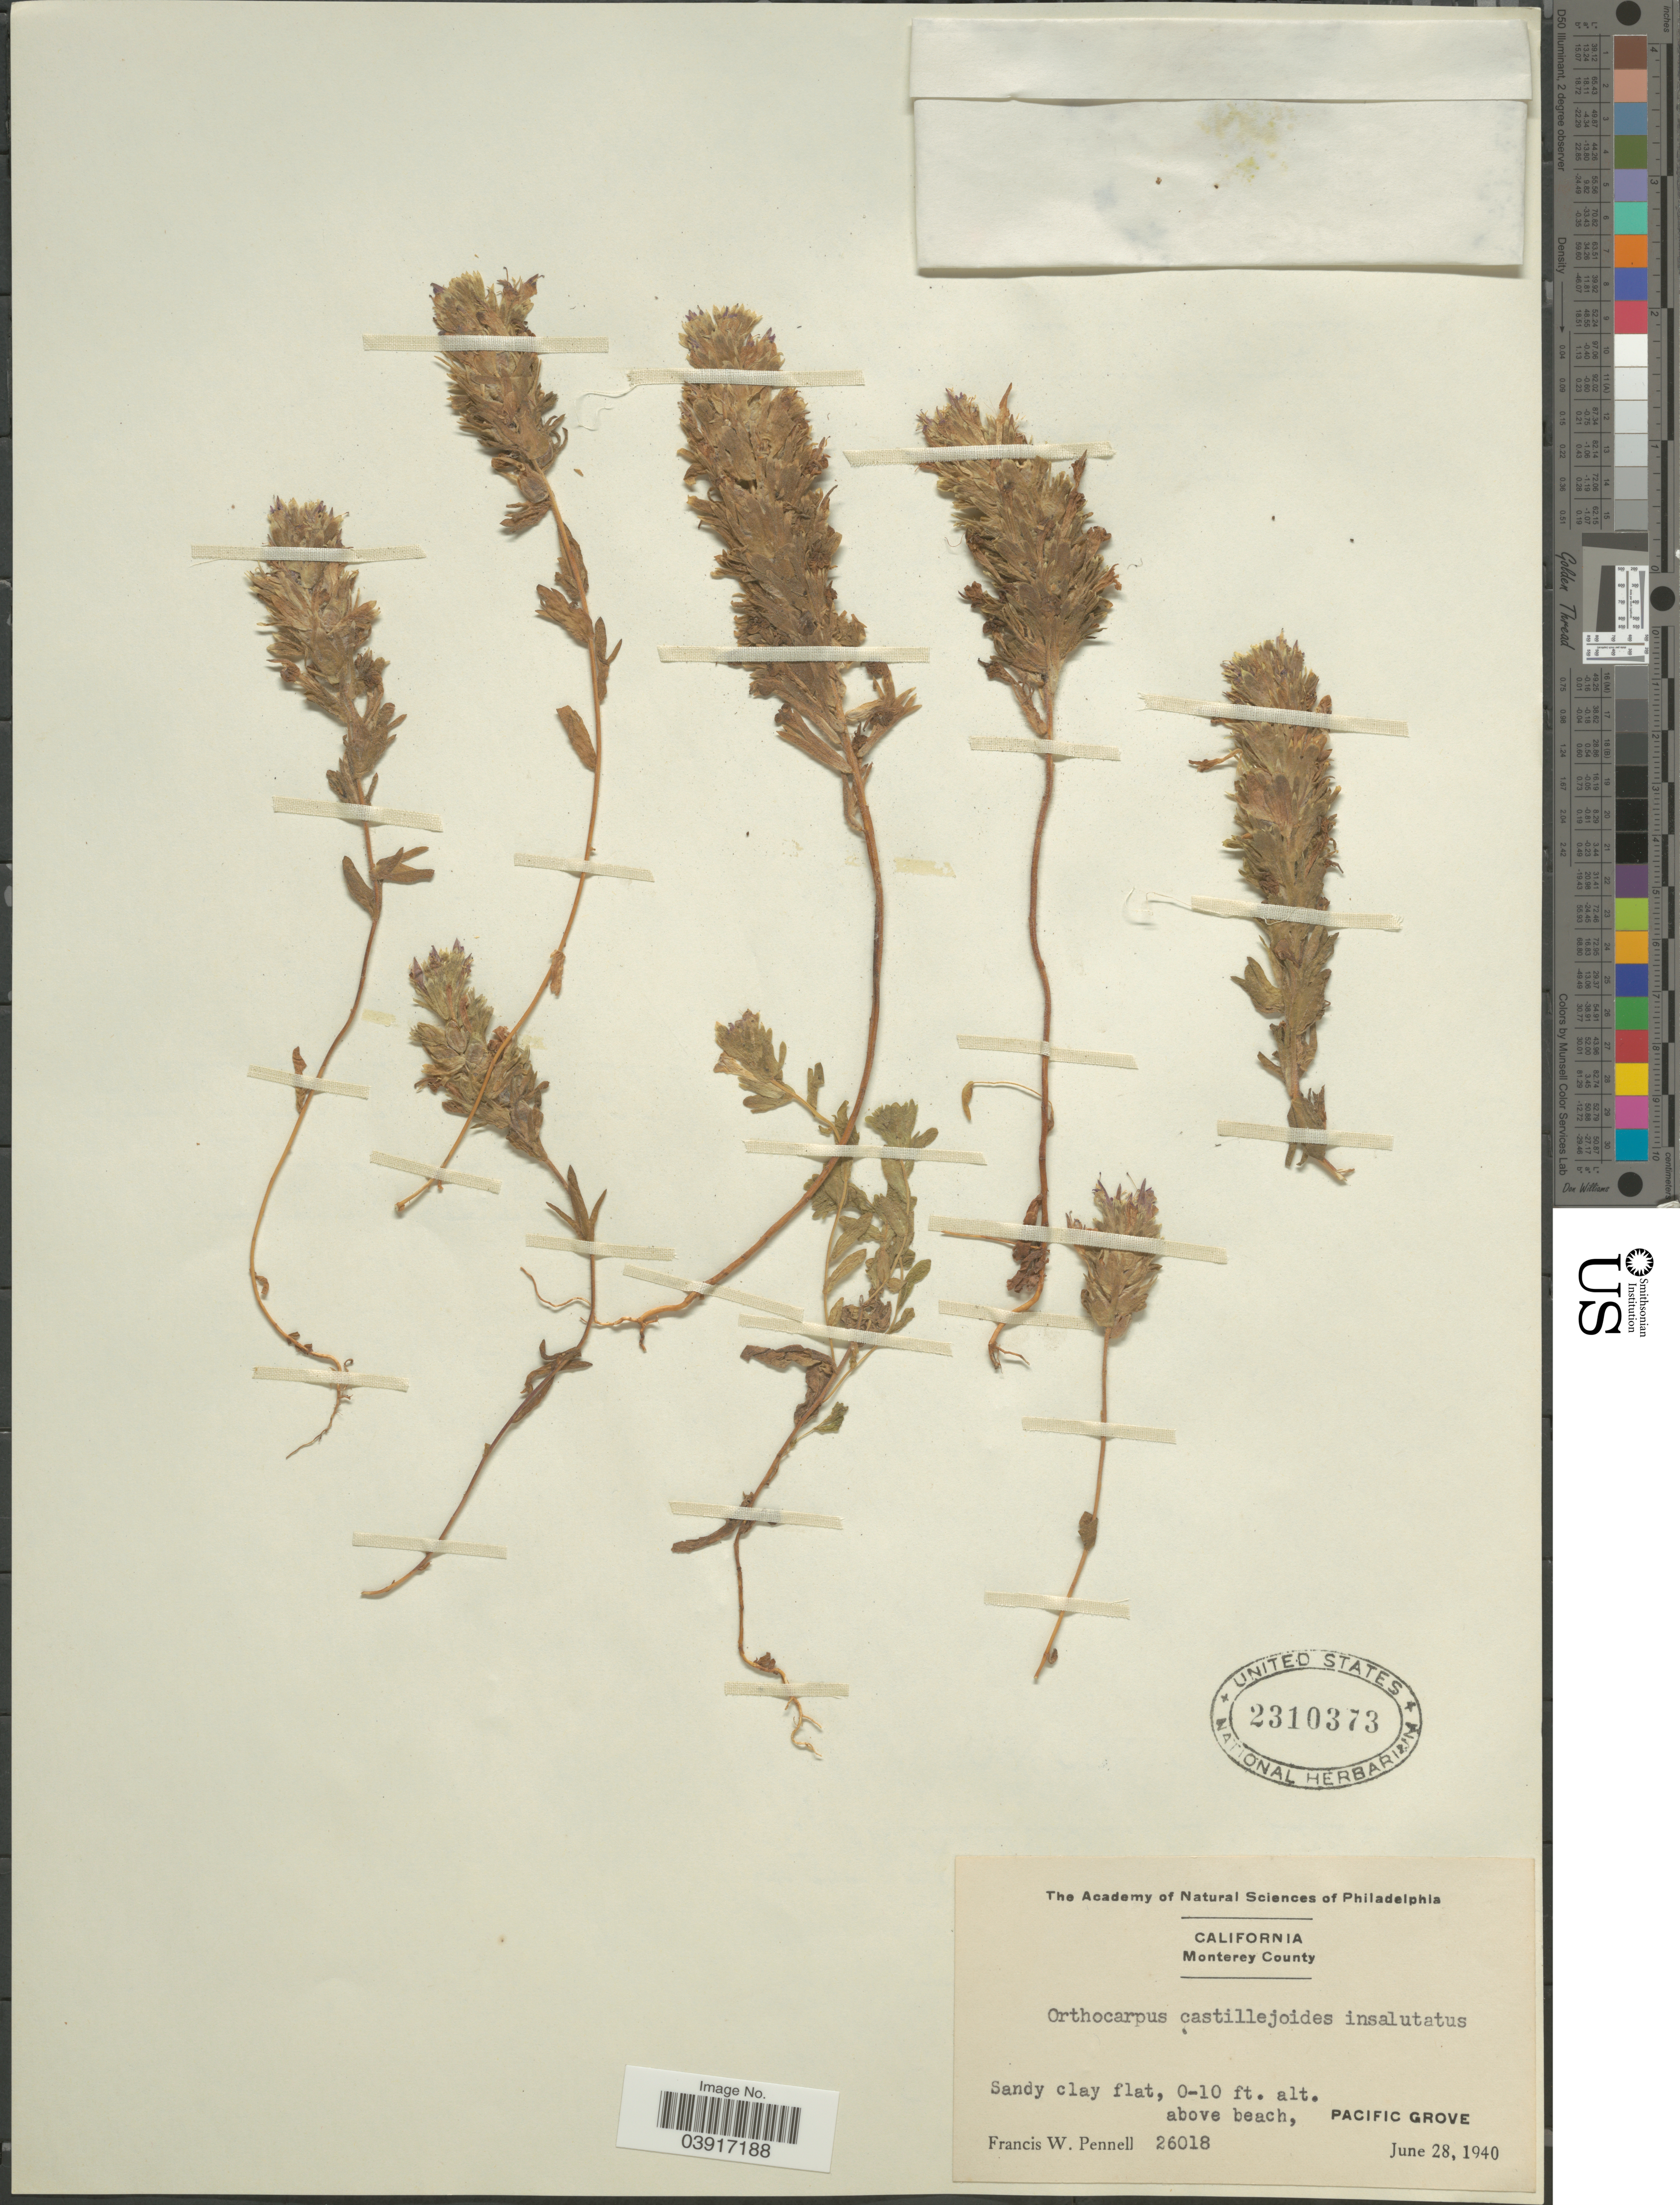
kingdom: Plantae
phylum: Tracheophyta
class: Magnoliopsida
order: Lamiales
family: Orobanchaceae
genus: Orthocarpus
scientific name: Orthocarpus castillejoides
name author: Benth.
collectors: F. W. Pennell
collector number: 26018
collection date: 1940-06-28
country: United States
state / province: California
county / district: Monterey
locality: Monterey County. Above beach, Pacific Grove.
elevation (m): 0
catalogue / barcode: US 2310373